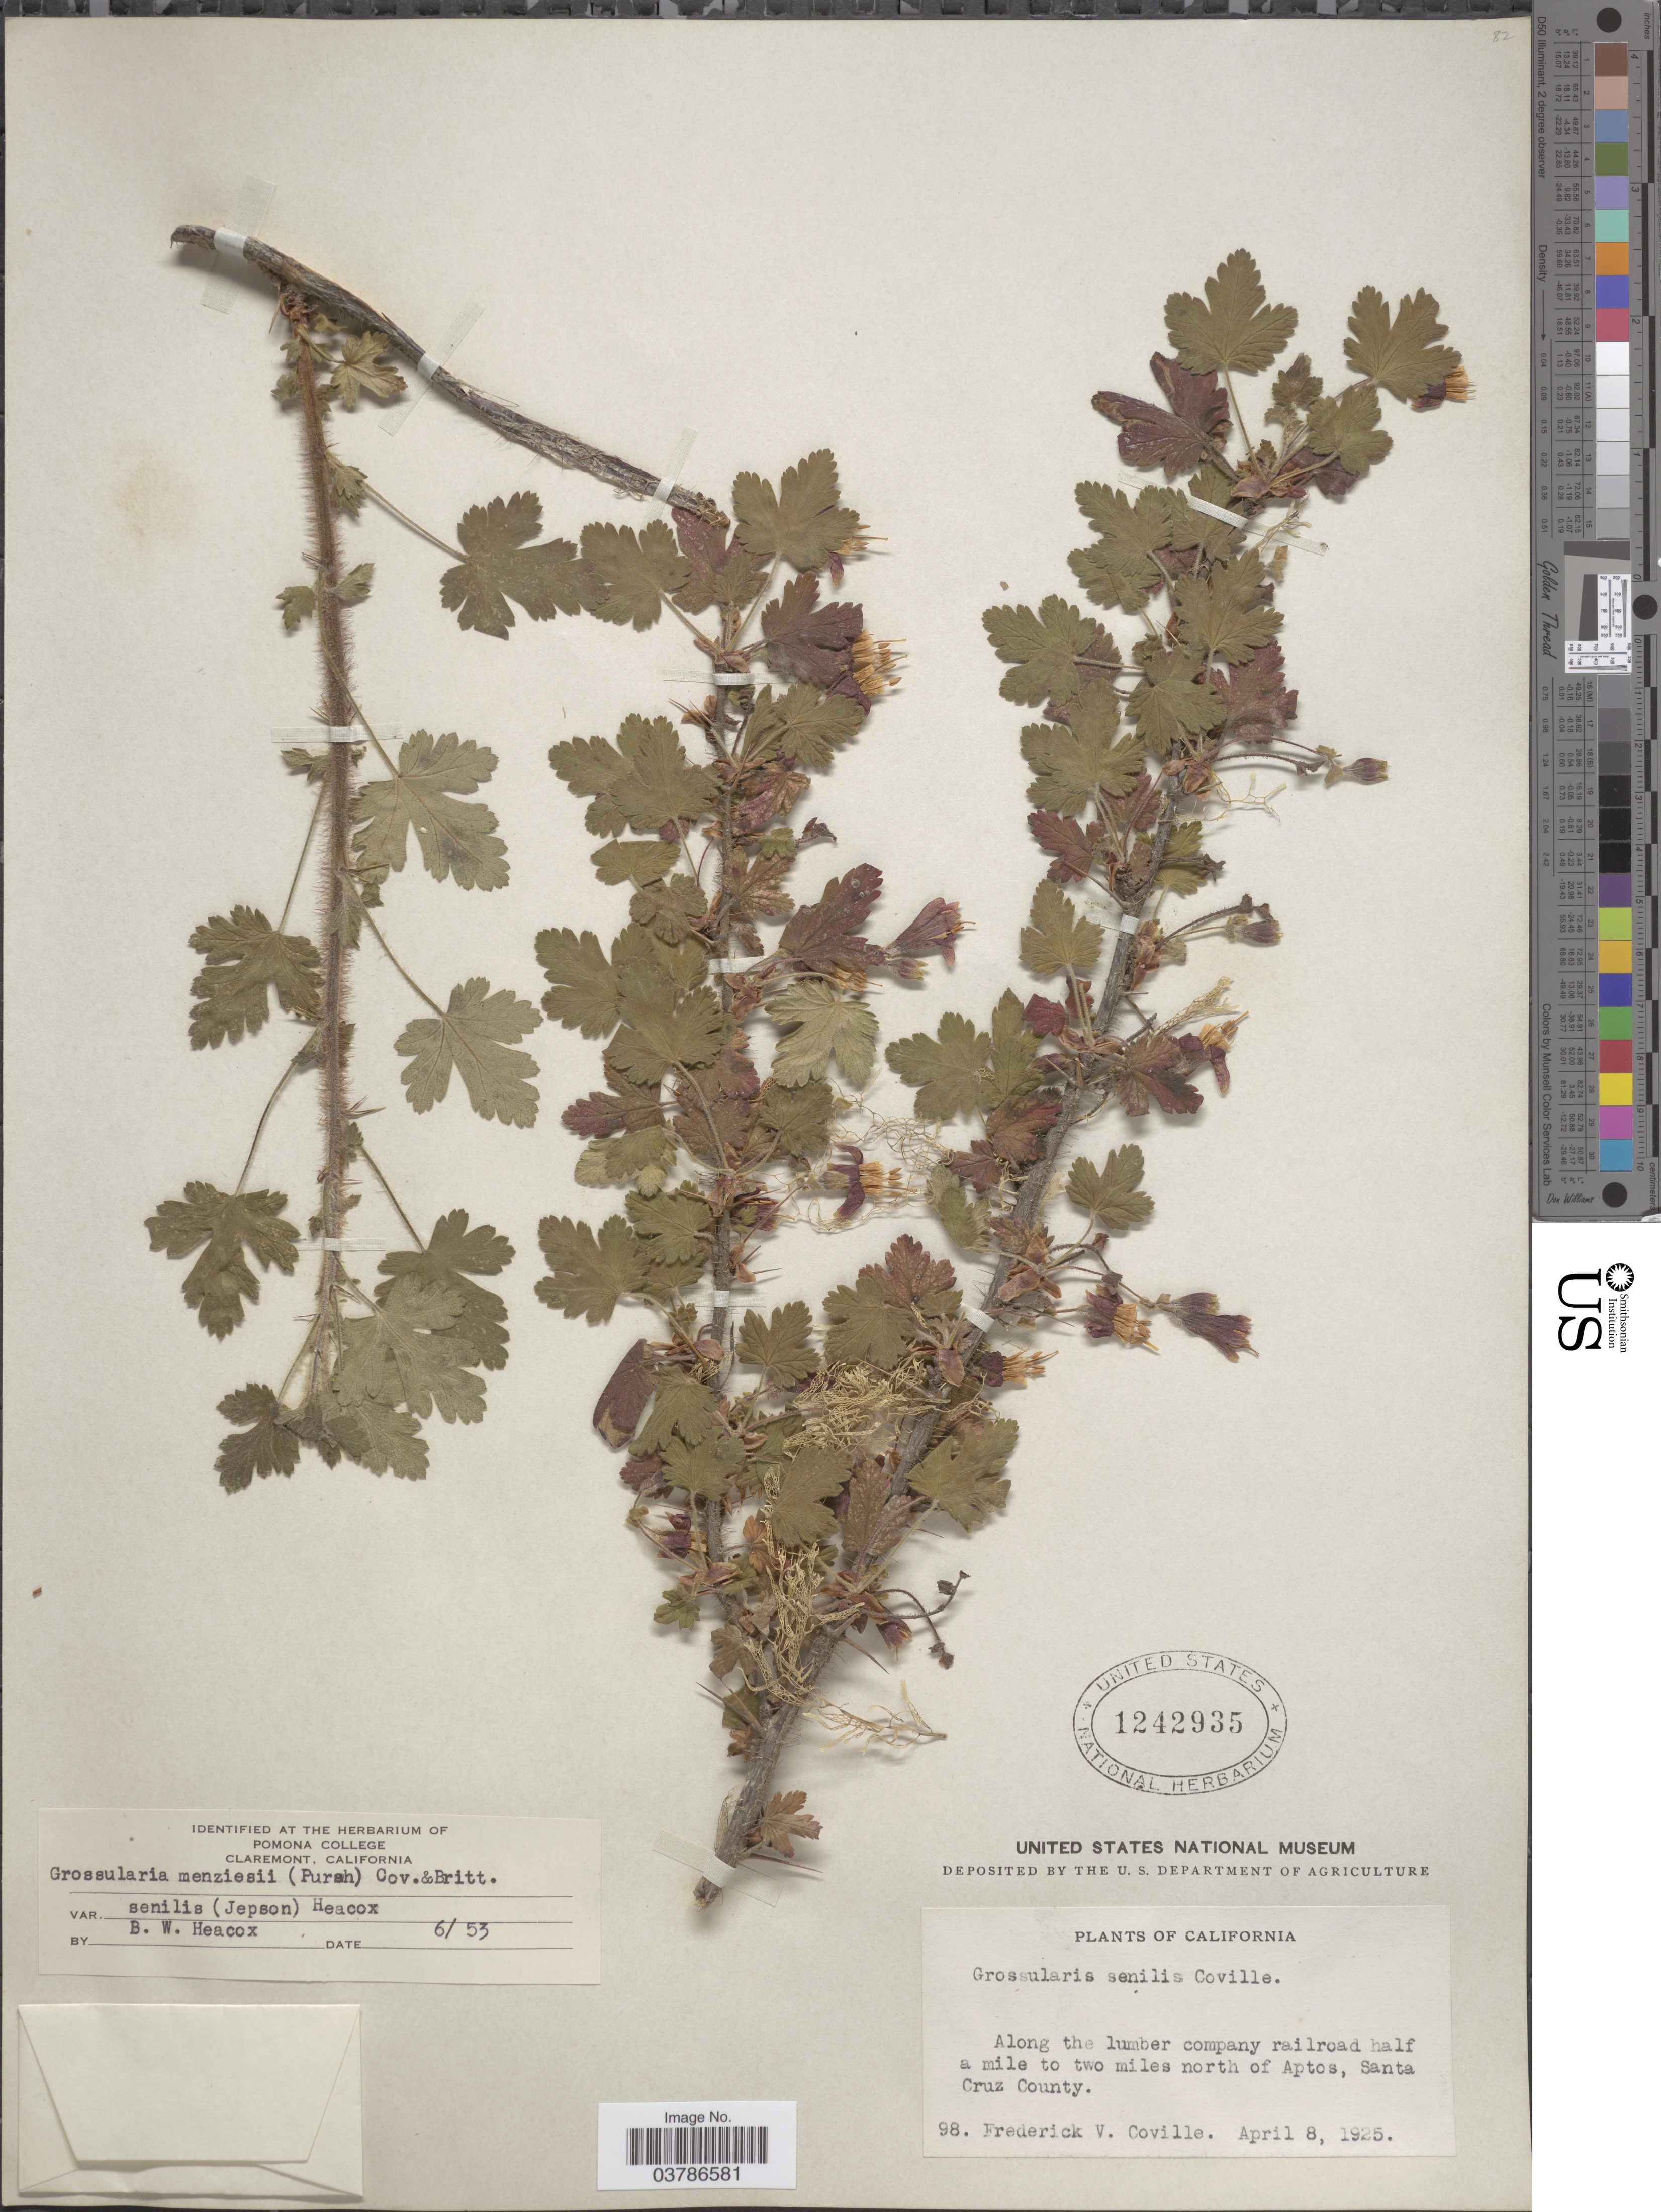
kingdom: Plantae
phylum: Tracheophyta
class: Magnoliopsida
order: Saxifragales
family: Grossulariaceae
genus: Ribes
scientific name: Ribes menziesii var. senile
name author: (Coville) Jeps.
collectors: F. V. Coville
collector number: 98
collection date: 1925-04-08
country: United States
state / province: California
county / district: Santa Cruz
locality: Along the lumber company railroad half a mile to two miles north of Aptos, Santa Cruz County.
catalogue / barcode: US 1242935